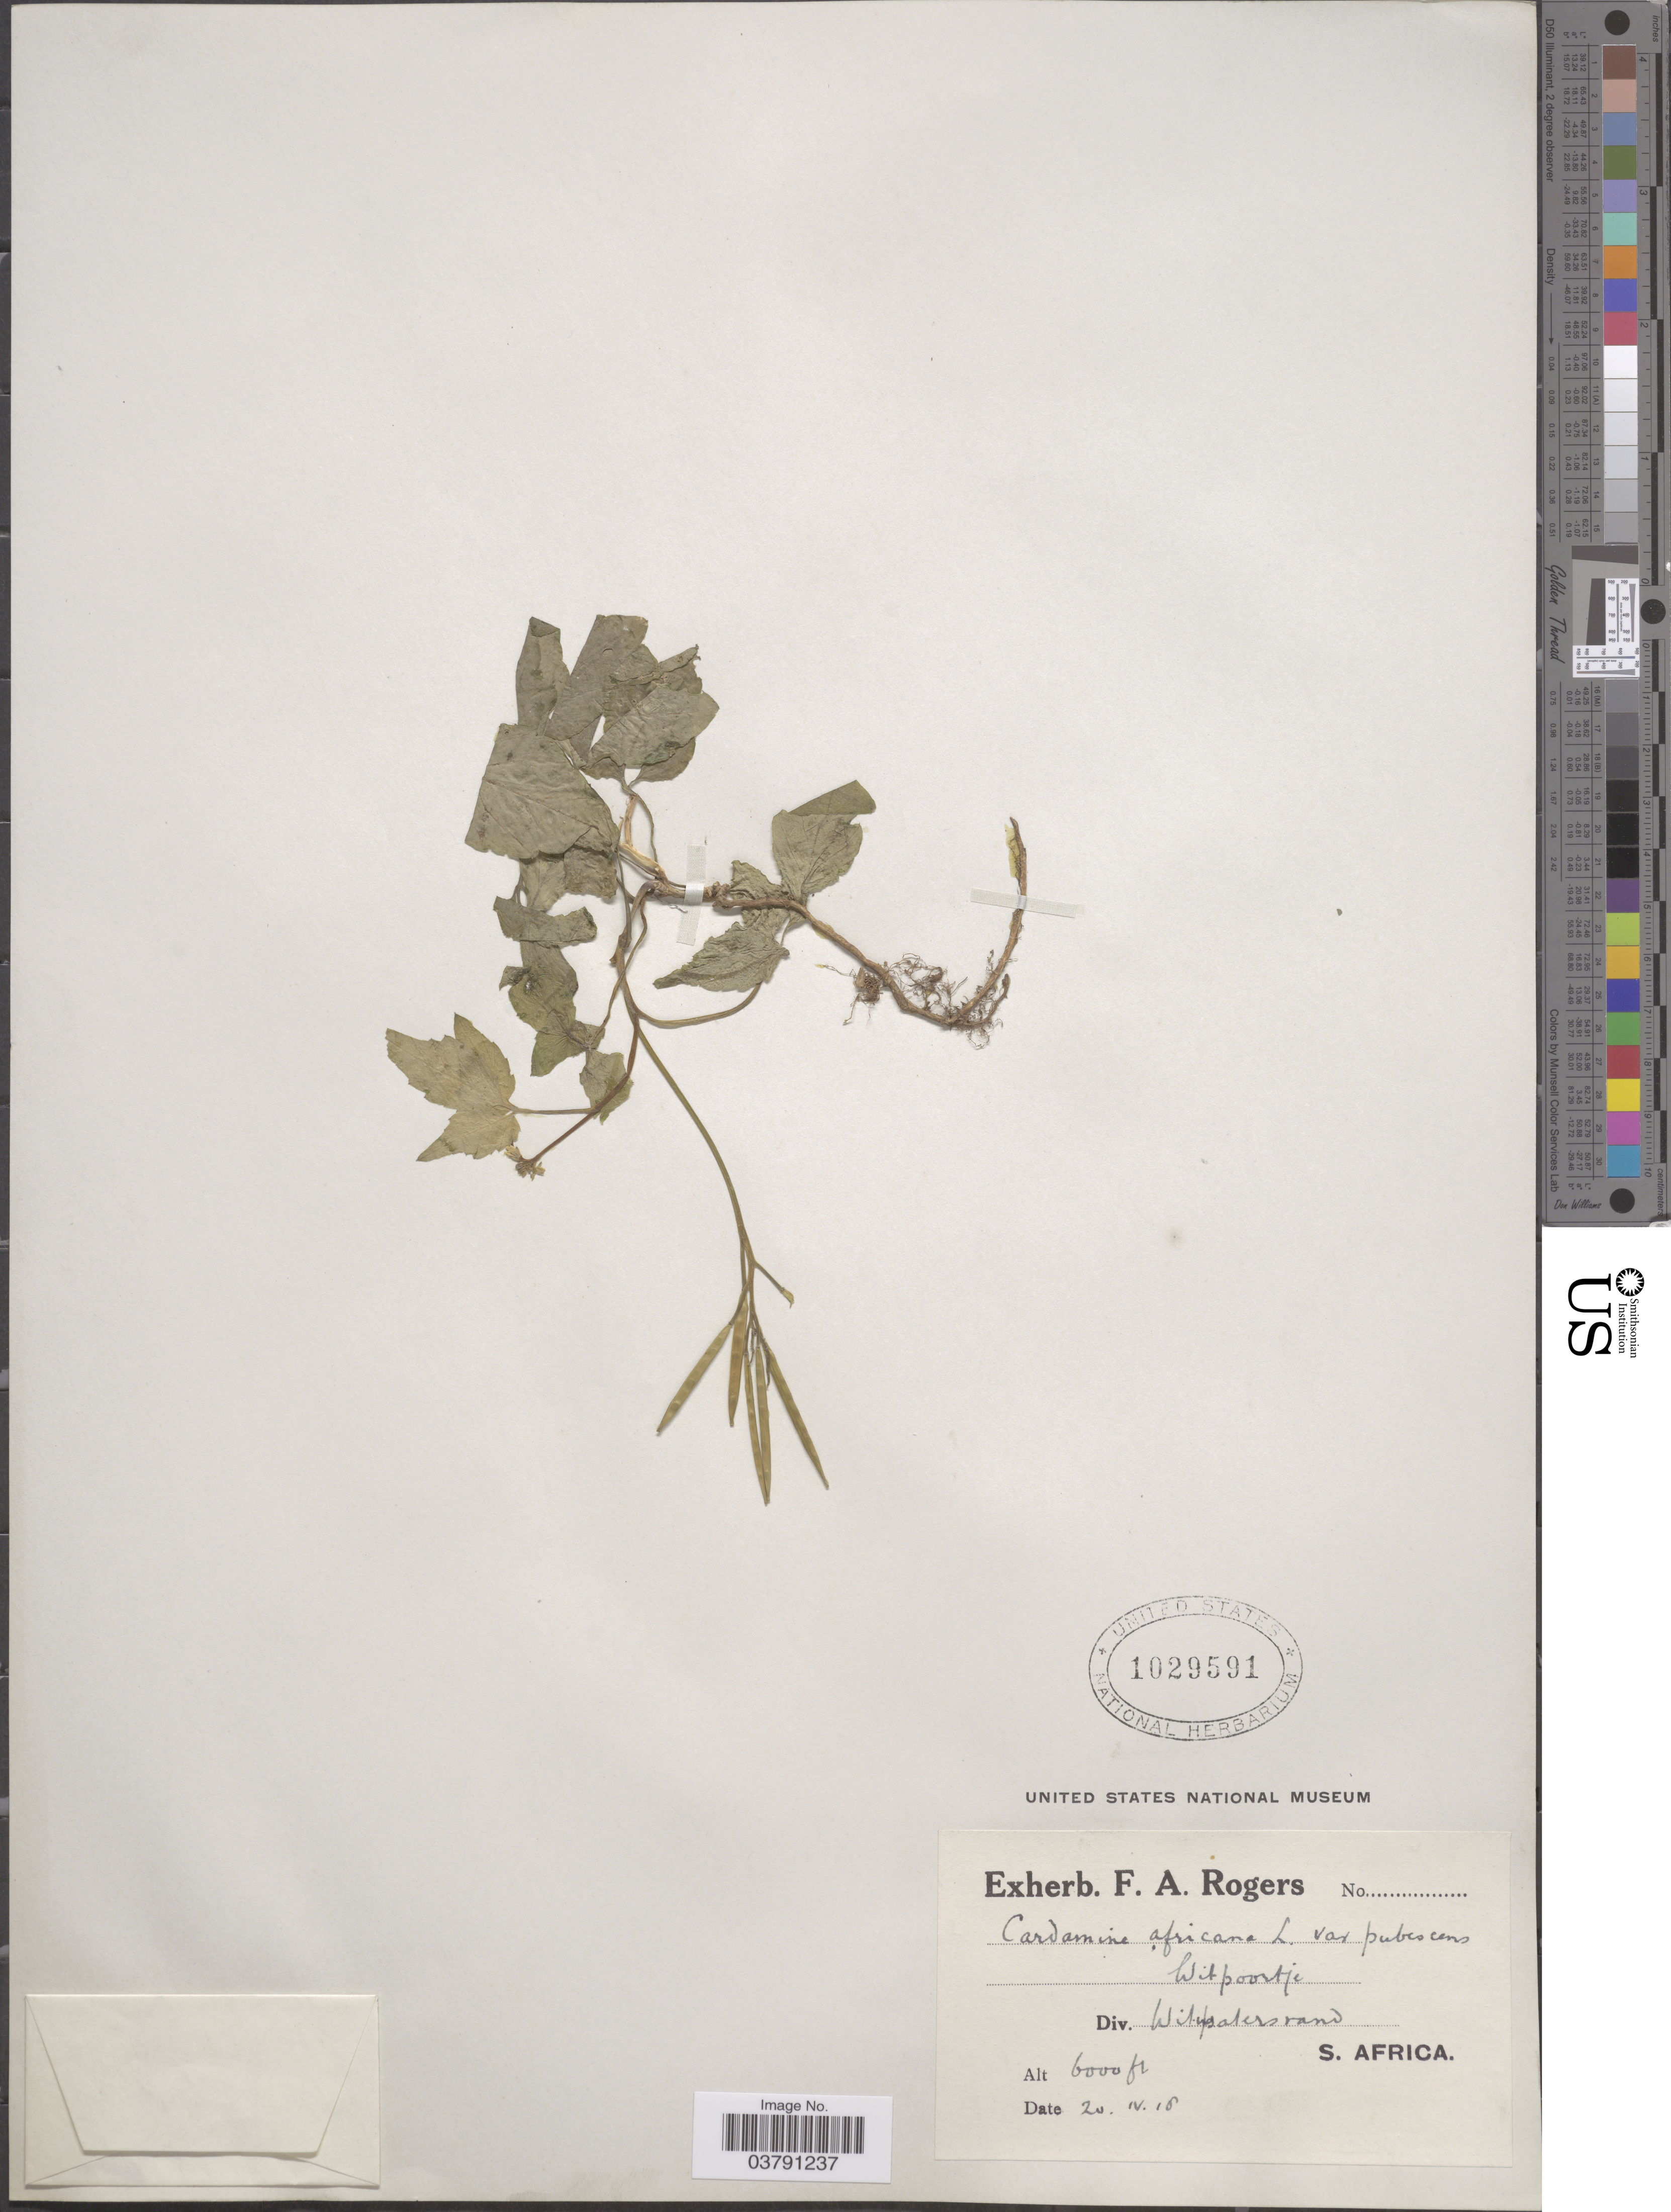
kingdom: Plantae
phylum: Tracheophyta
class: Magnoliopsida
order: Brassicales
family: Brassicaceae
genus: Cardamine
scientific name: Cardamine africana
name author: L.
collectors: ex herb. F. A. Rogers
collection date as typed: Transcribed d/m/y: 20/4/18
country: South Africa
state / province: Gauteng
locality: Witpoortje [Witpoortjie], Div. Witwatersrand, S. Africa.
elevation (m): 1829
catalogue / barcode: US 1029591